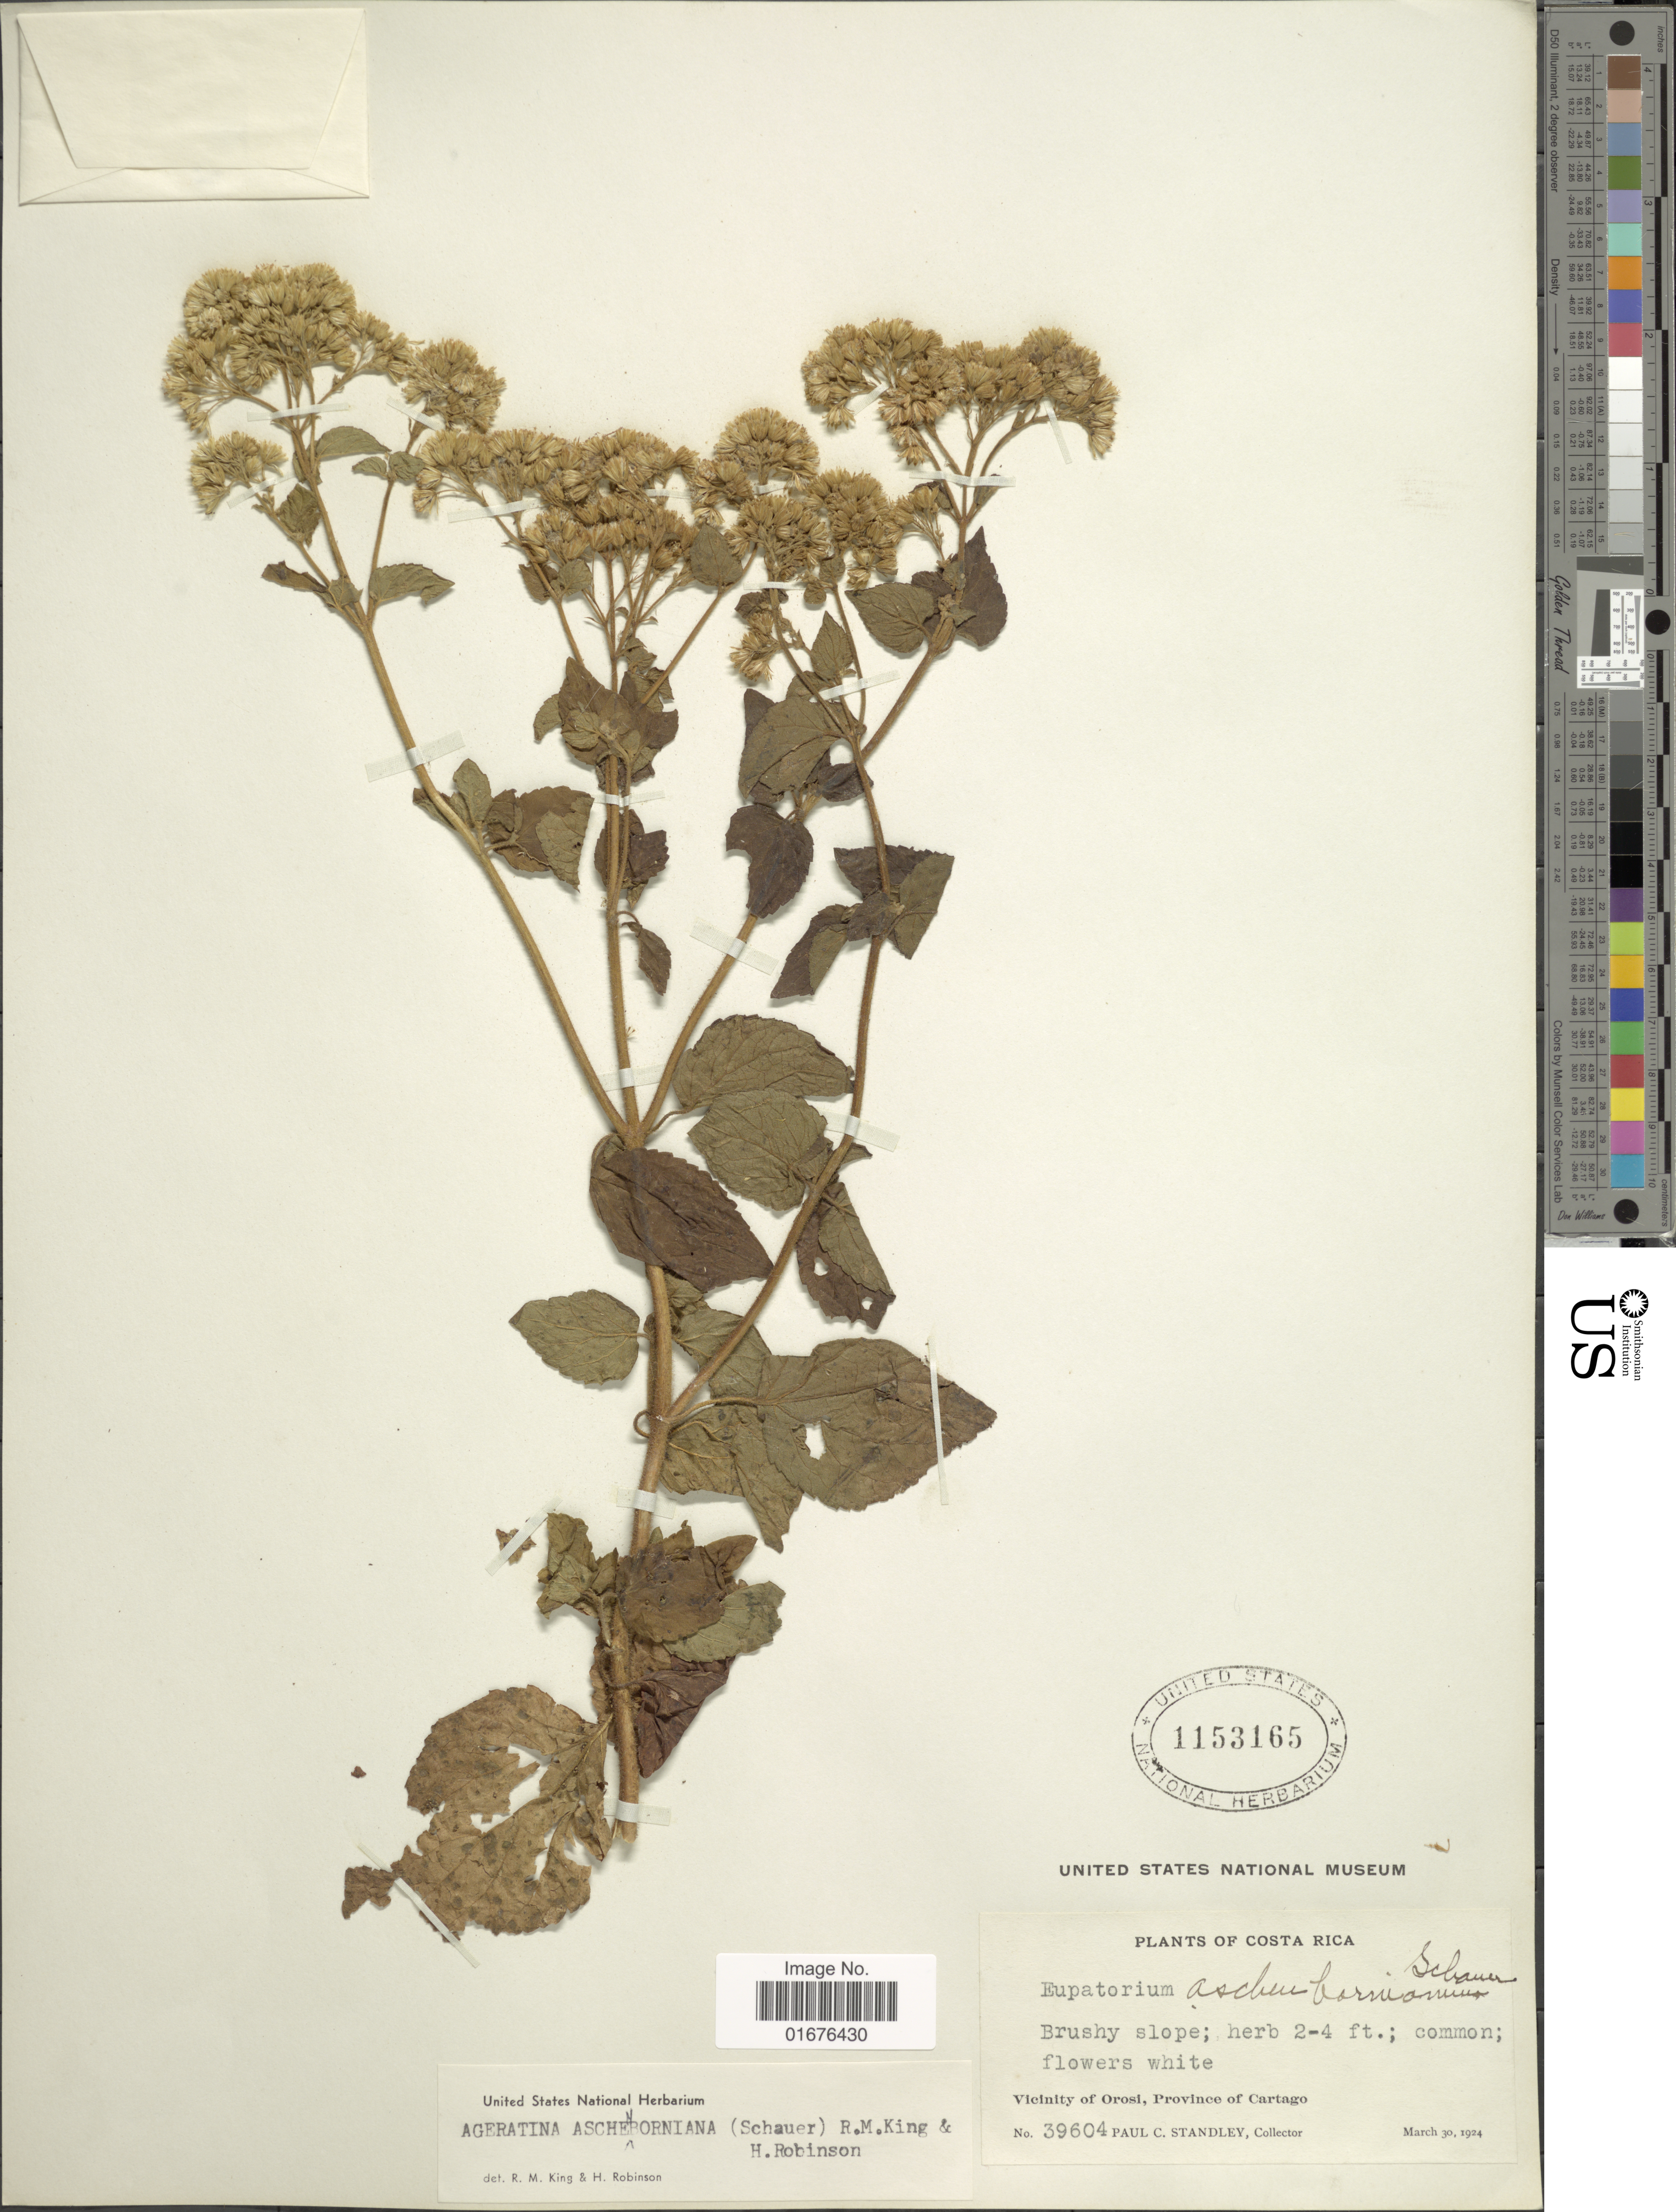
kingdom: Plantae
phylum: Tracheophyta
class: Magnoliopsida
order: Asterales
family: Asteraceae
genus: Ageratina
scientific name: Ageratina pichinchensis var. bustamenta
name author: (DC.) R.M. King & H. Rob.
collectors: P. C. Standley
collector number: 39604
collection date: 1924-03-30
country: Costa Rica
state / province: Cartago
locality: Brushy slope, Vicinity of Orosi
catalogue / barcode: US 1153165